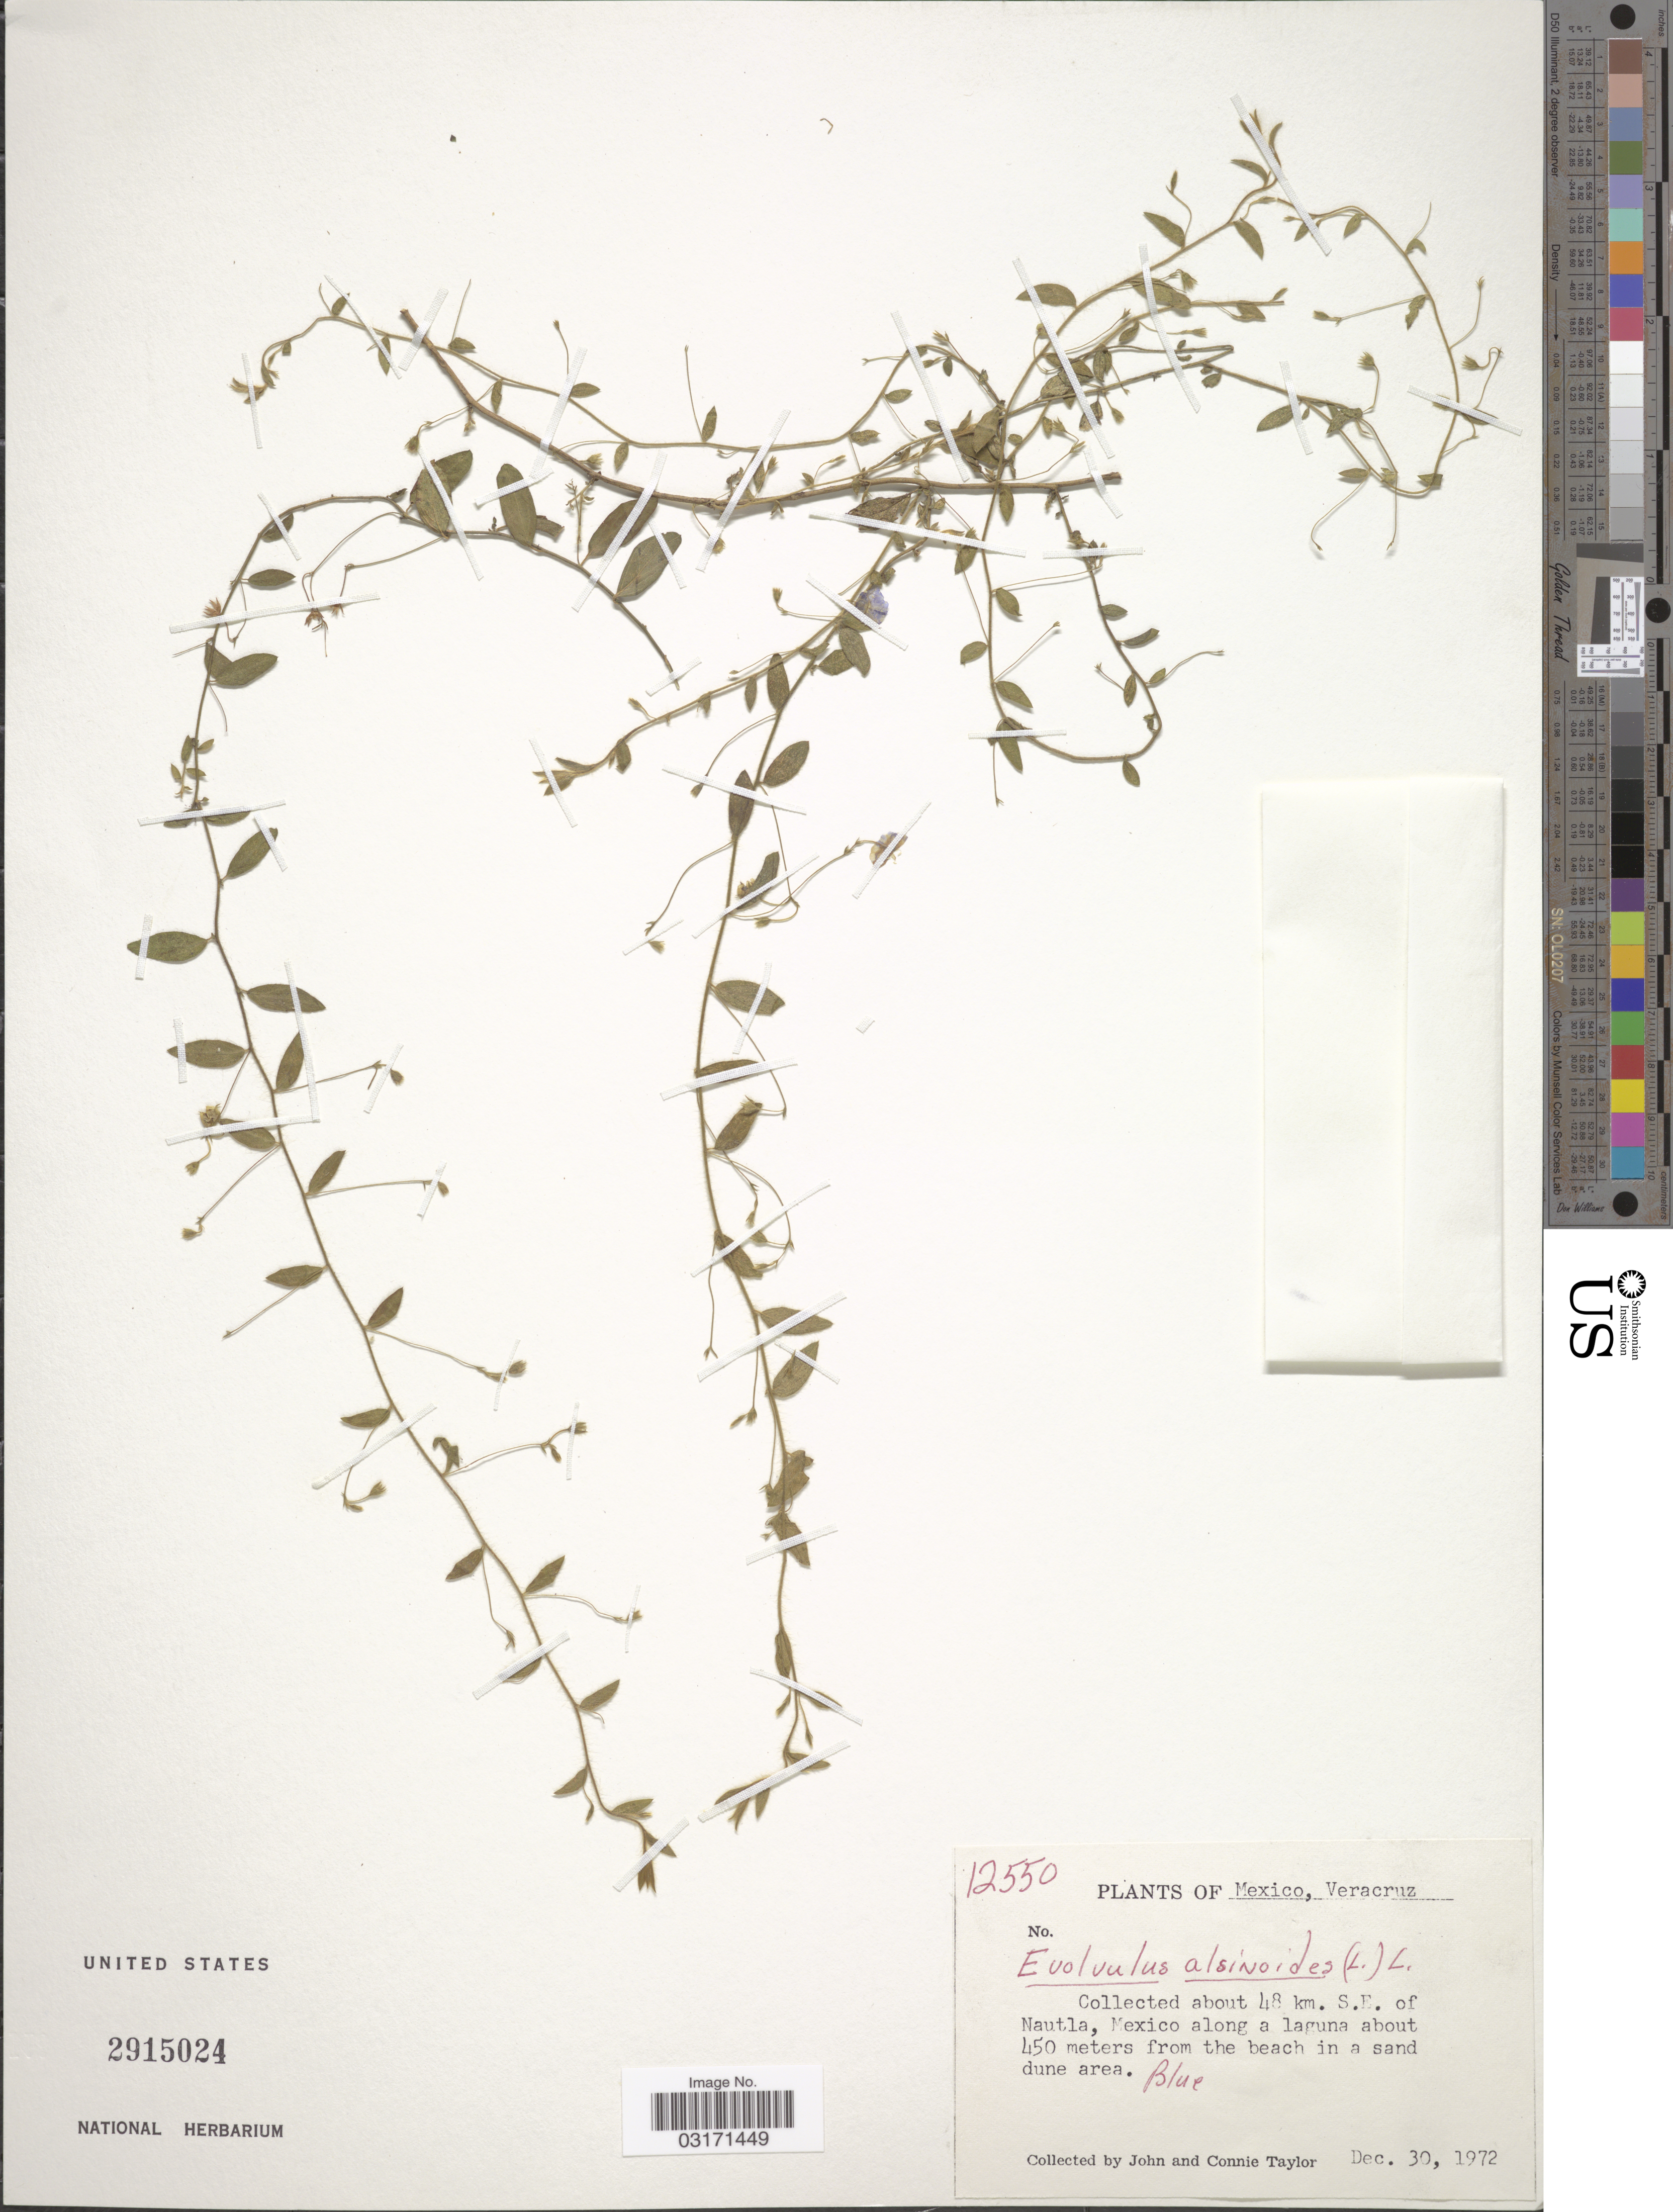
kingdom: Plantae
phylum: Tracheophyta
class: Magnoliopsida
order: Solanales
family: Convolvulaceae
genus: Evolvulus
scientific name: Evolvulus alsinoides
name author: (L.) L.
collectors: J. Taylor & C. Taylor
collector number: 12550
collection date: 1972-12-30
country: Mexico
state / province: Veracruz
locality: Mexico, Veracruz, about 48 km. S.E. of Nautla, Mexico along a laguna about 450 meters from the beach in a sand dune area.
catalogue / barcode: US 2915024